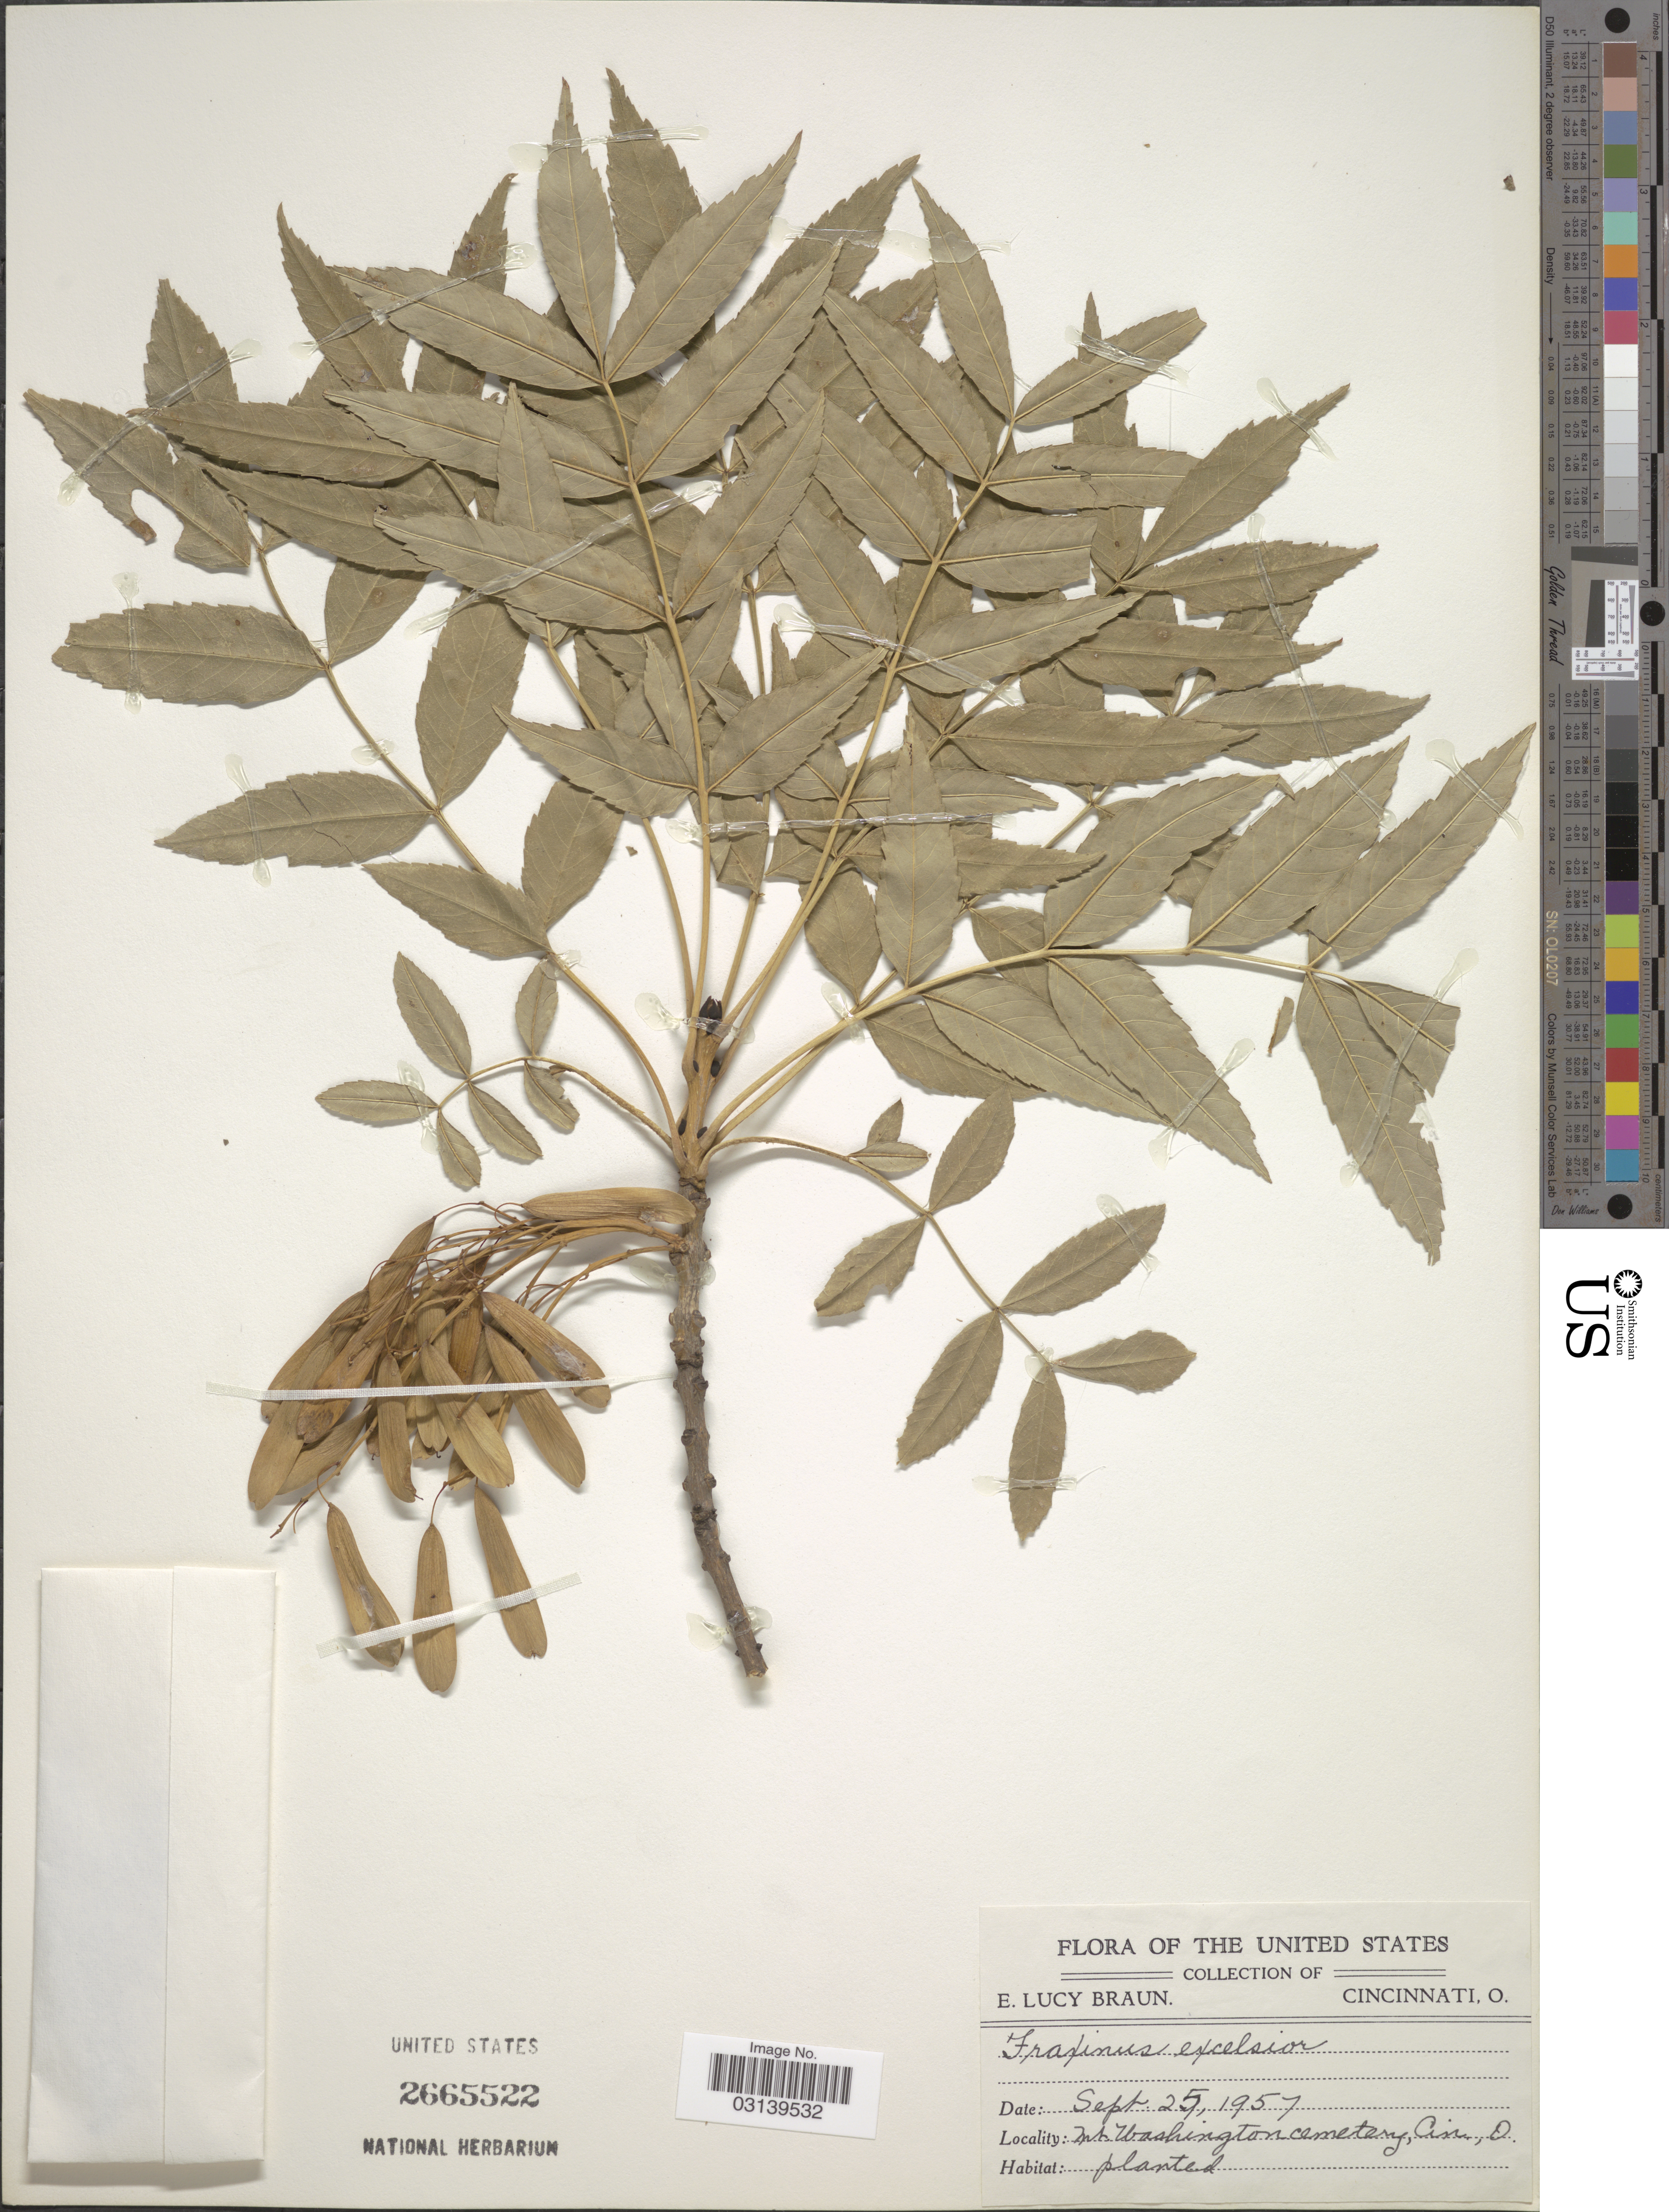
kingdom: Plantae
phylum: Tracheophyta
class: Magnoliopsida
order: Lamiales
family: Oleaceae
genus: Fraxinus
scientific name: Fraxinus excelsior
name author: L.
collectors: E. Braun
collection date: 1957-09-25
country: United States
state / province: Ohio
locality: Mt. Washington cemetery, Cin.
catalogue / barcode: US 2665522